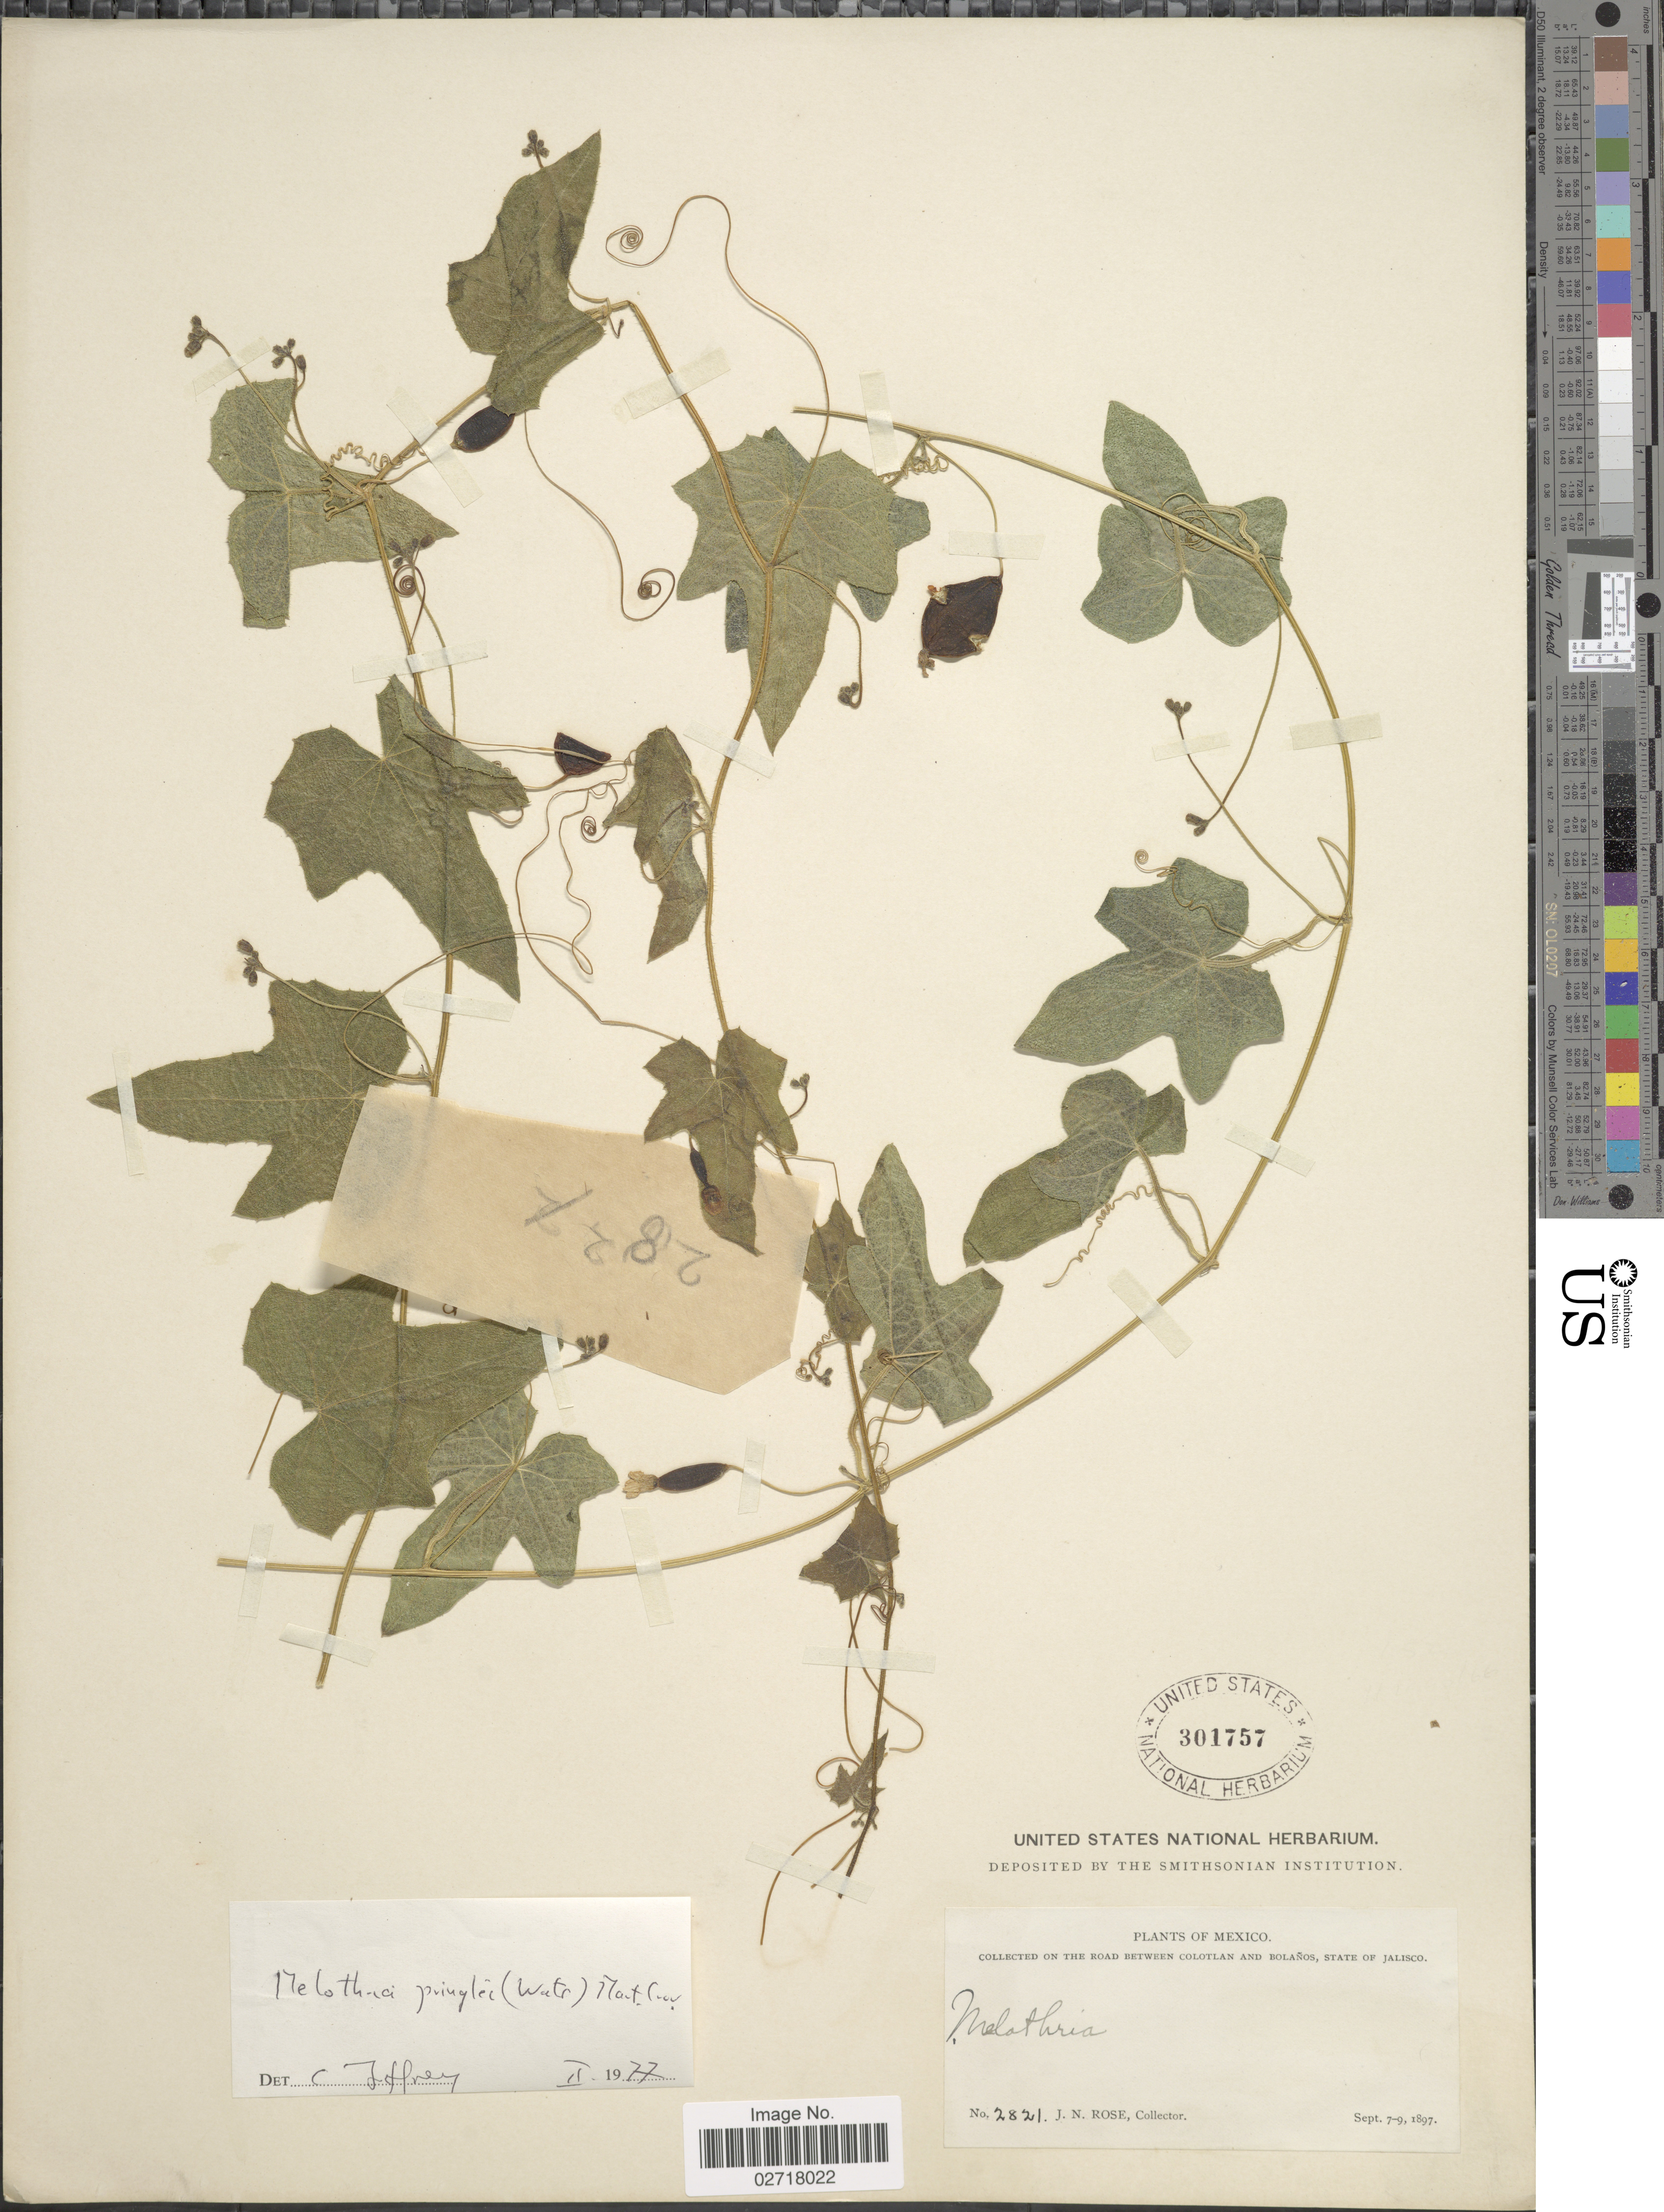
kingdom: Plantae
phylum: Tracheophyta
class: Magnoliopsida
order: Cucurbitales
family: Cucurbitaceae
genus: Melothria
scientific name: Melothria pringlei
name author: (S. Watson) Mart. Crov.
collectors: J. N. Rose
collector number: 2821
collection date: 1897-09-07/1897-09-09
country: Mexico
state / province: Jalisco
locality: On the road between Colotlan and Bolanos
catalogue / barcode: US 301757